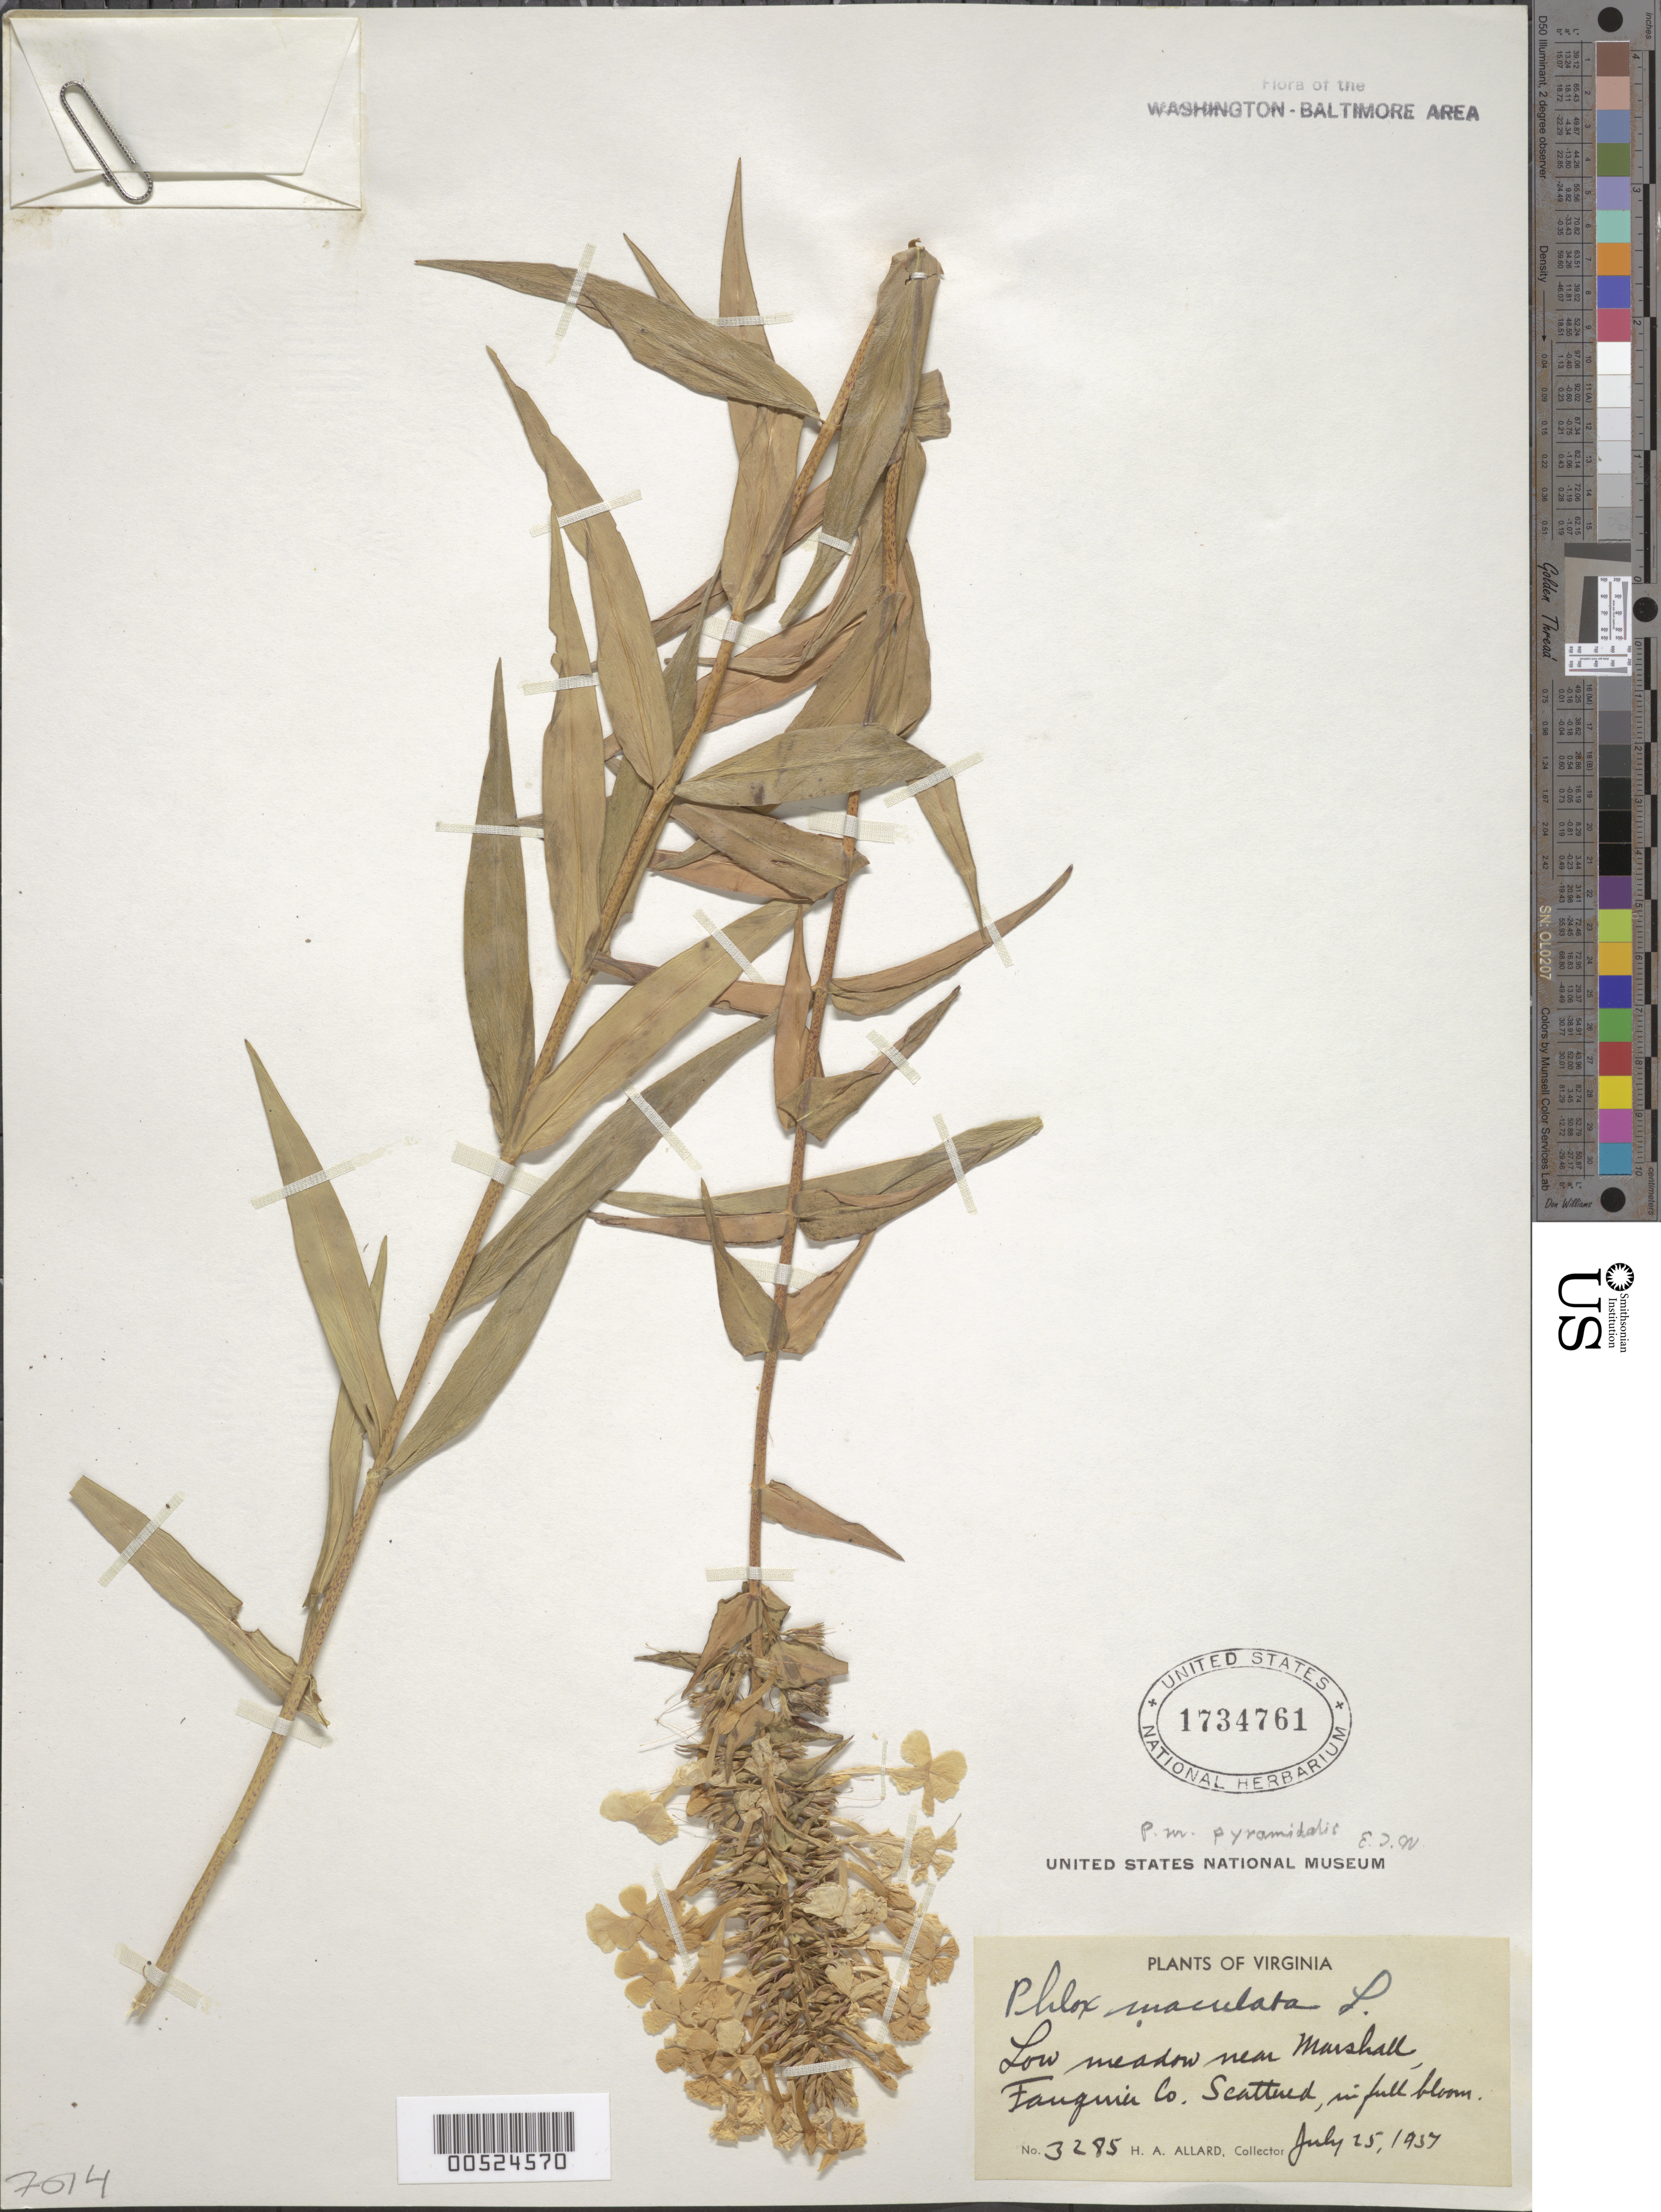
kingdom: Plantae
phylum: Tracheophyta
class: Magnoliopsida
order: Ericales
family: Polemoniaceae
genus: Phlox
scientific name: Phlox maculata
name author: L.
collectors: H. A. Allard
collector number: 3285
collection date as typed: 25 Jul 1937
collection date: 1937-07-25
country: United States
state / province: Virginia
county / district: Fauquier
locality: Marshall, near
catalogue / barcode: US 1734761